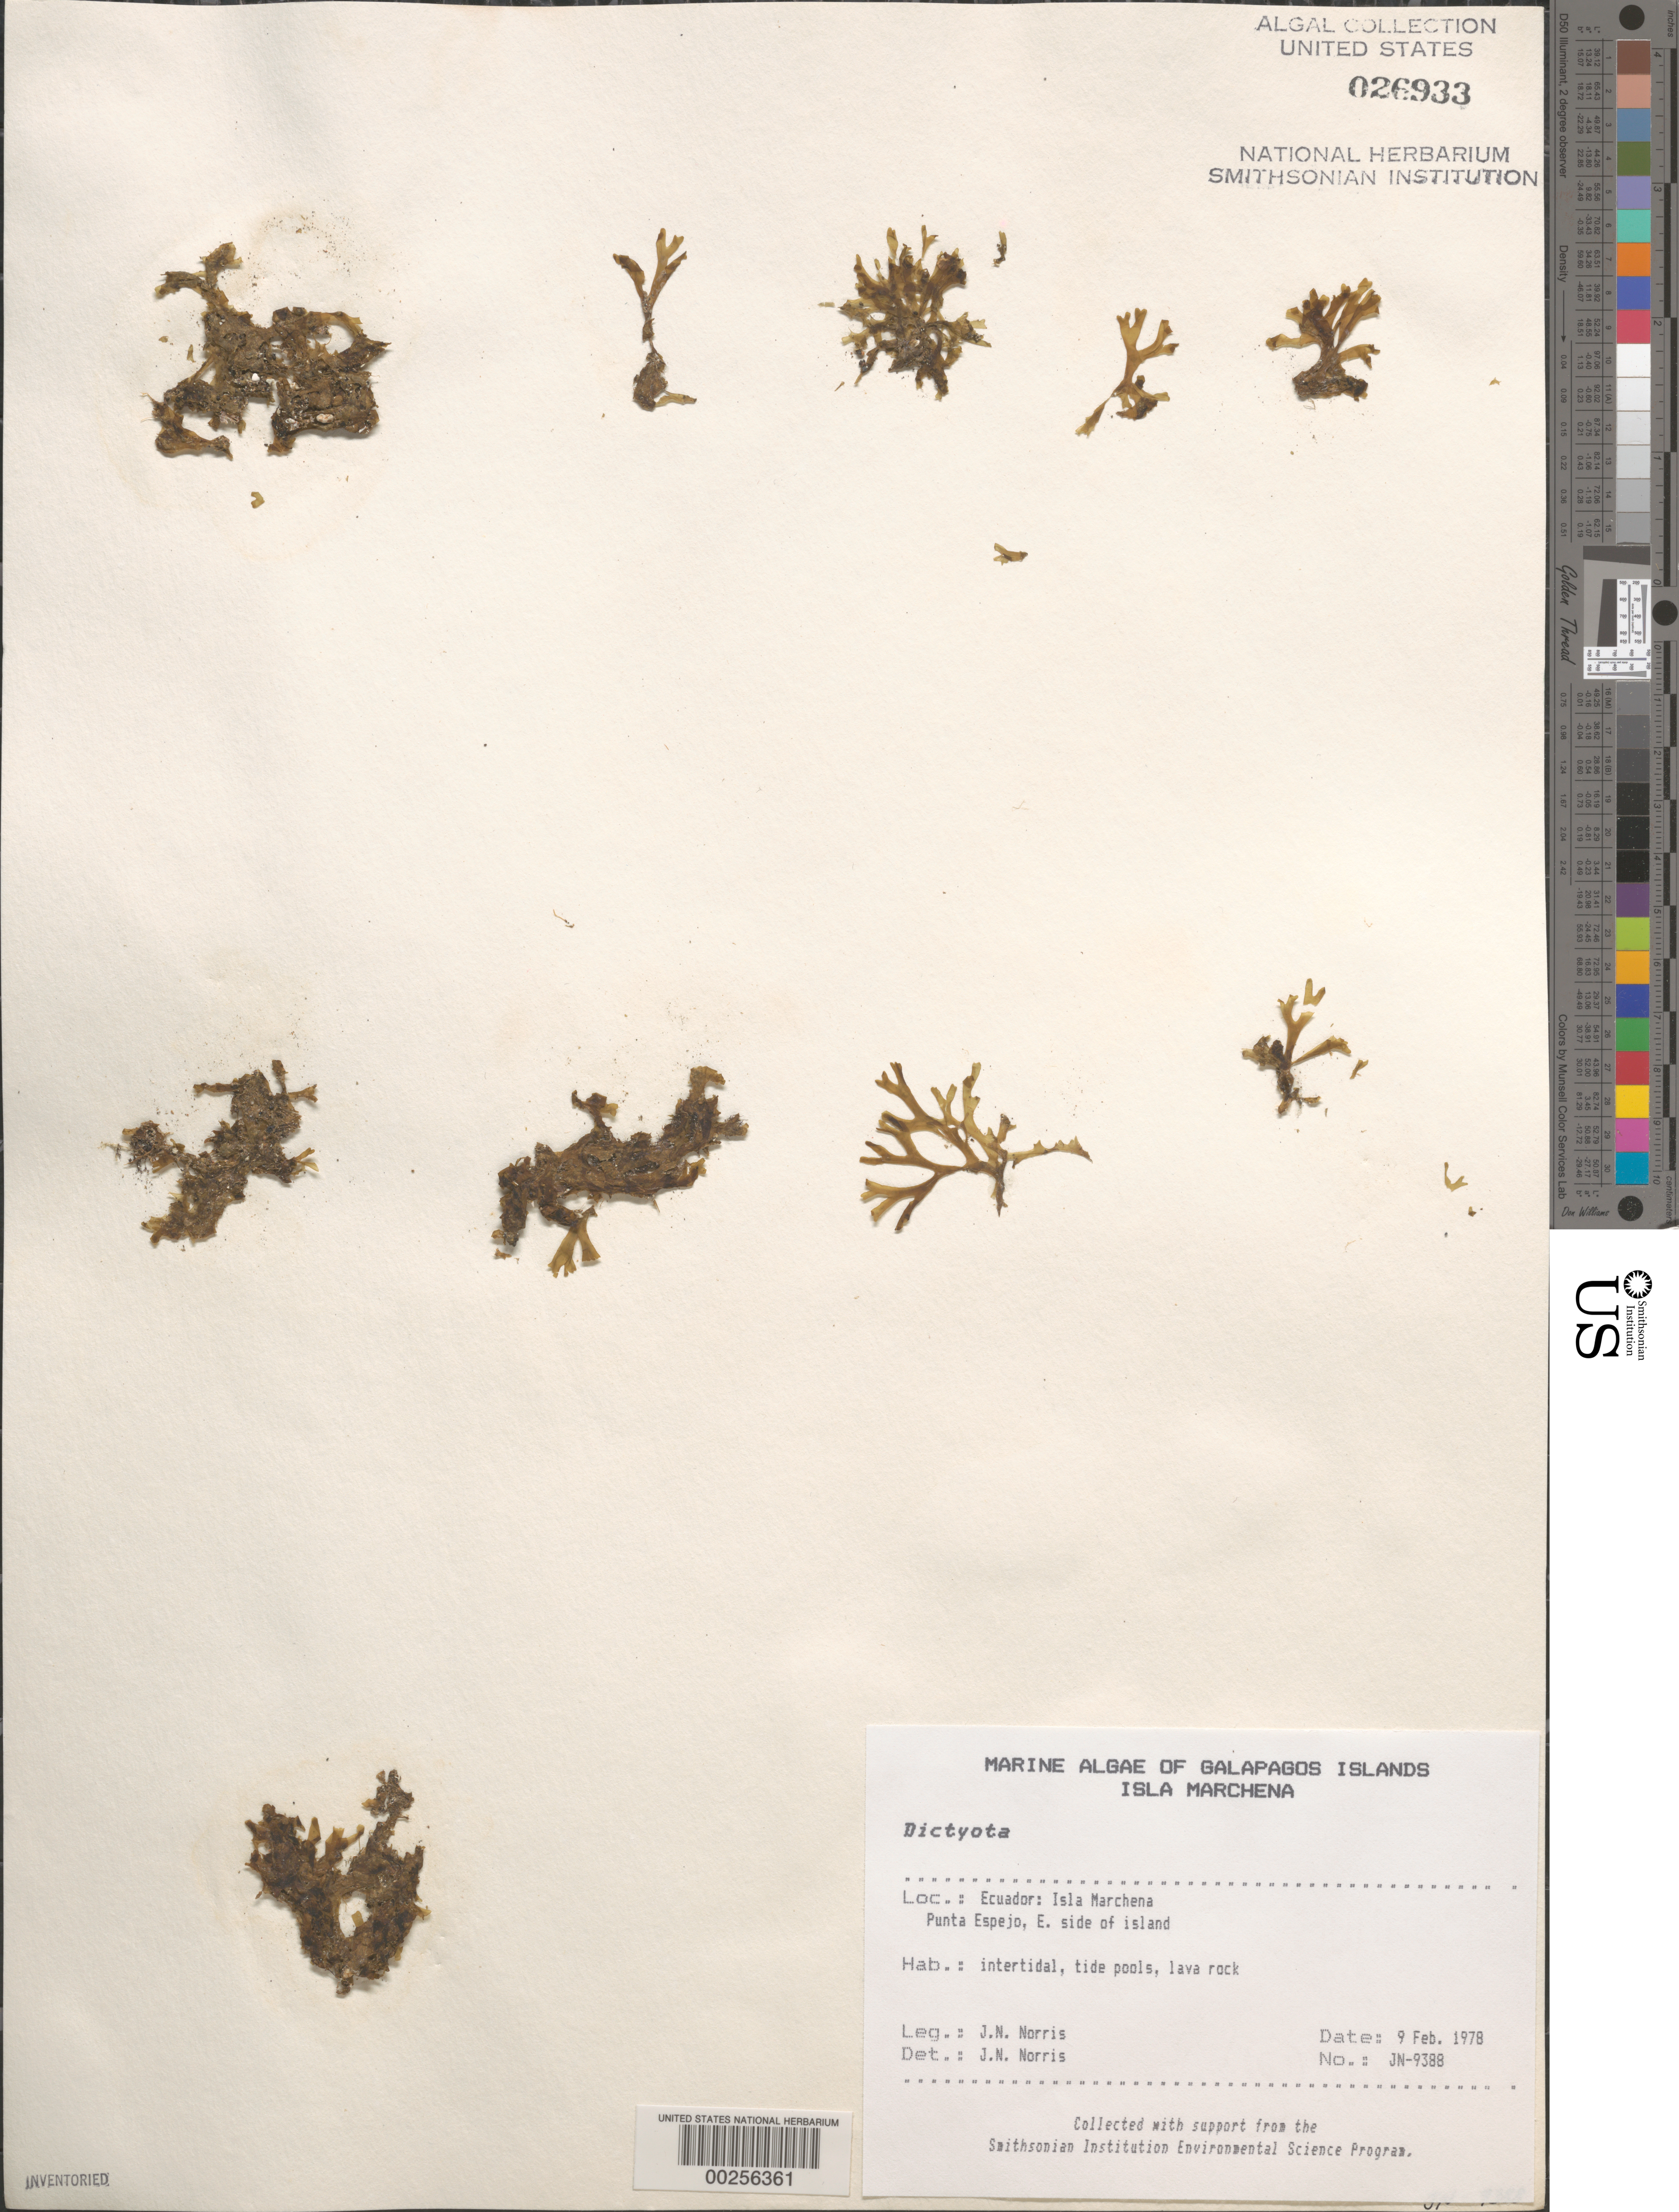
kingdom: Chromista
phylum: Ochrophyta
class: Phaeophyceae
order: Dictyotales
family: Dictyotaceae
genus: Dictyota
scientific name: Dictyota sp.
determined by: Norris, James N.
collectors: J. N. Norris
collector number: JN-9388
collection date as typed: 09 Feb 1978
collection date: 1978-02-09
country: Ecuador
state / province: Colón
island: Marchena [Bindloe]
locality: Punta Espejo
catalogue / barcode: US 26933